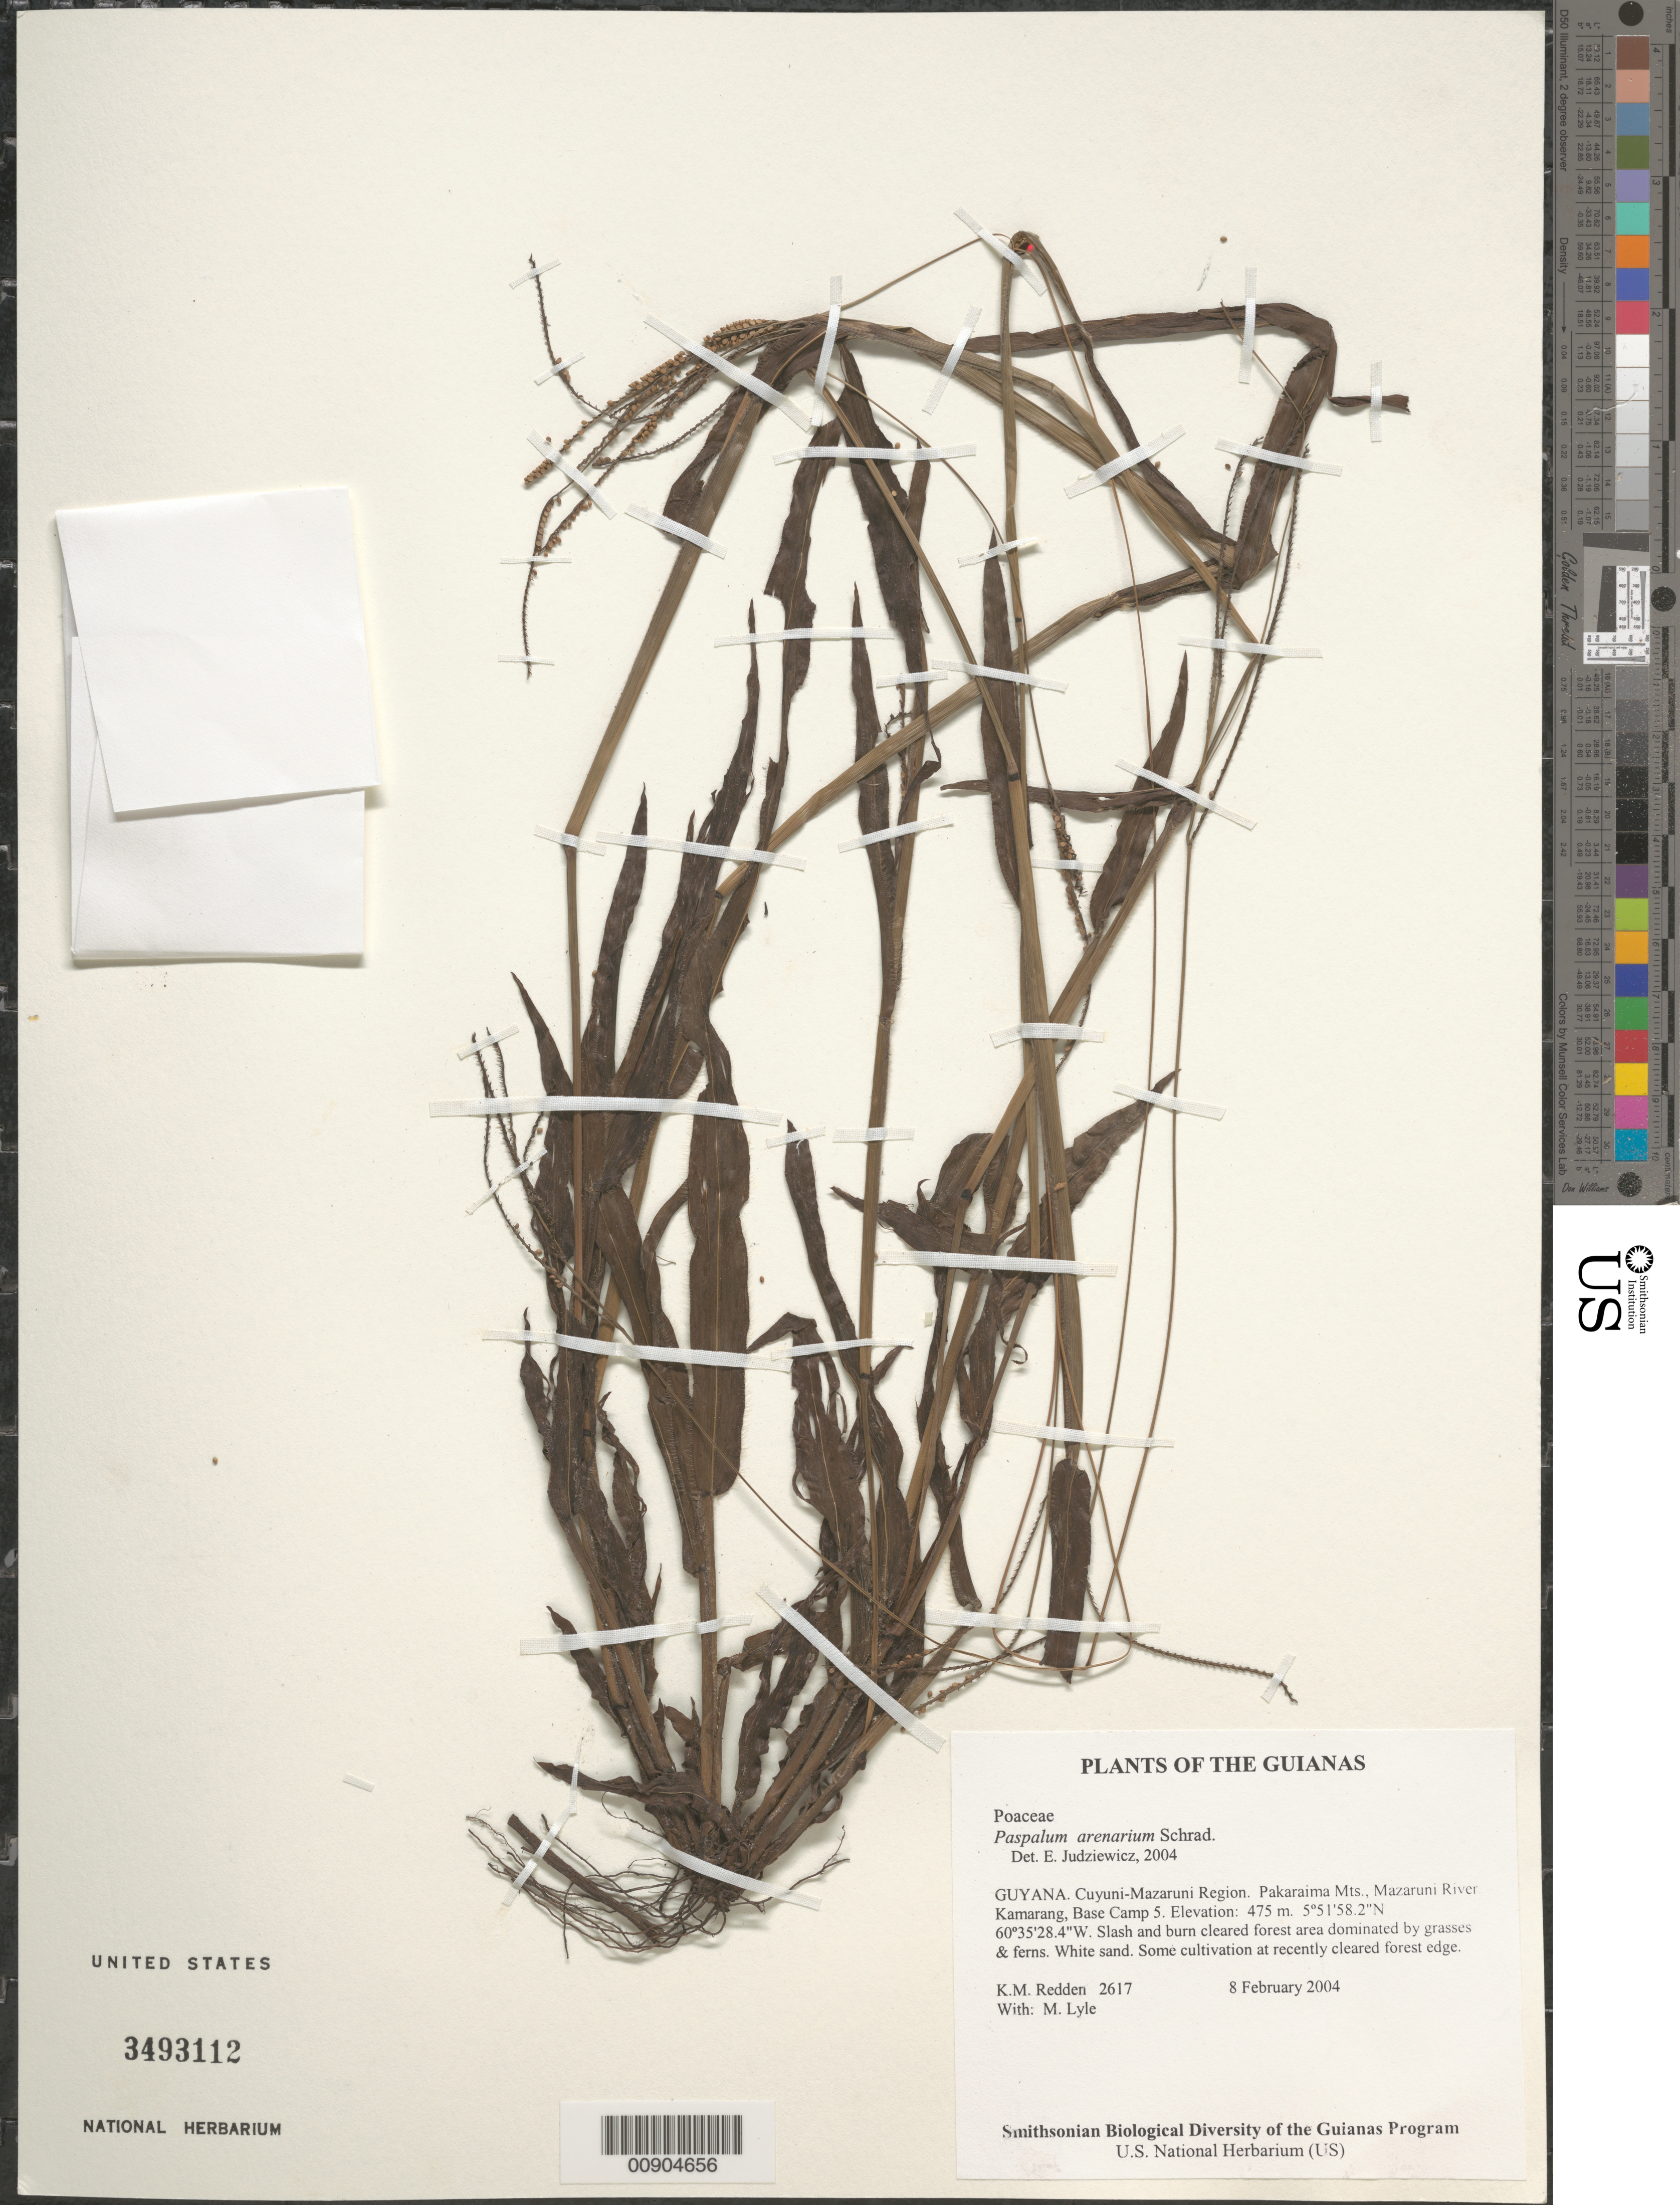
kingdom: Plantae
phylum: Tracheophyta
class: Liliopsida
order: Poales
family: Poaceae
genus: Paspalum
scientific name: Paspalum arenarium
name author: Schrad.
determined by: Judziewicz, E. J.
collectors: K. M. Redden & M. Lyle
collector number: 2617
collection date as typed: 8 February 2004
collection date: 2004-02-08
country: Guyana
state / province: Cuyuni-Mazaruni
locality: Pakaraima Mts., Mazaruni River. Kamarang, Base Camp 5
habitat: Slash and burn cleared forest area dominated by grasses & ferns. White sand. Some cultivation at recently cleared forest edge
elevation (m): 475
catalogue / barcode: US 3493112